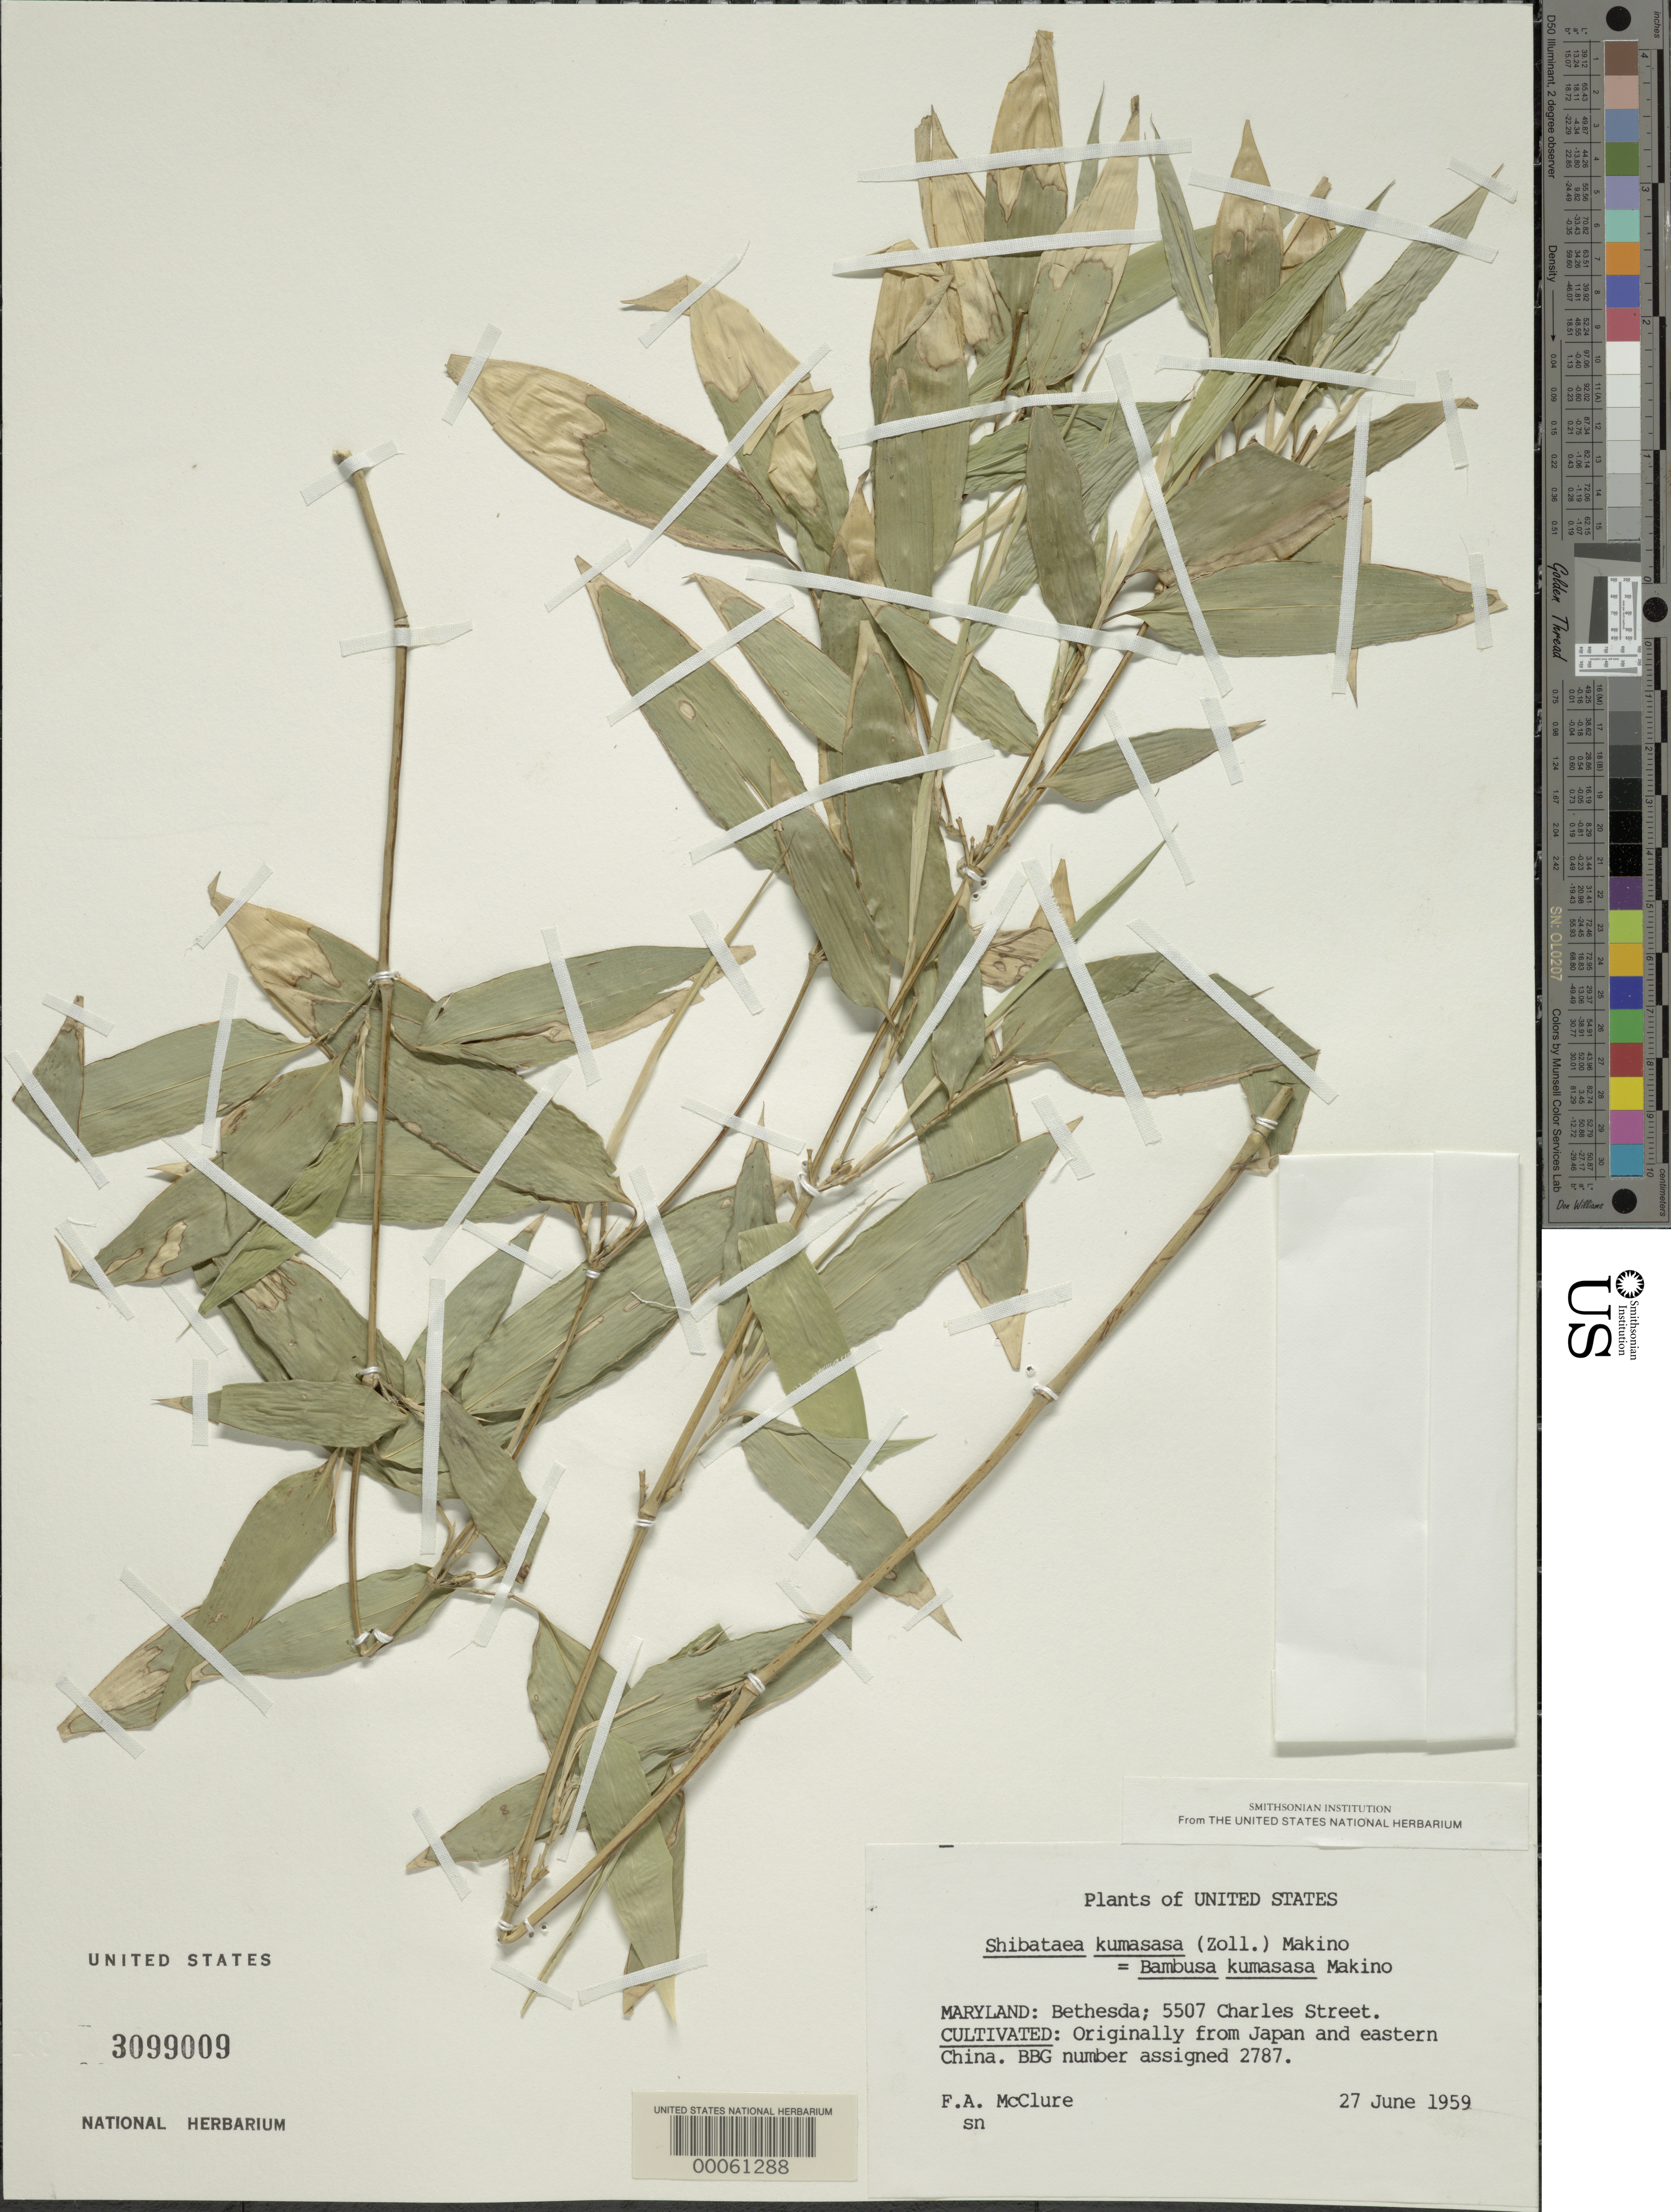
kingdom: Plantae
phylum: Tracheophyta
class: Liliopsida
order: Poales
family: Poaceae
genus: Shibataea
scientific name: Shibataea kumasasa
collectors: F. A. McClure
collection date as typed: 27 Jun 1959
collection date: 1959-06-27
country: United States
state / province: Maryland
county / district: Montgomery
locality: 5507 Charles Street, Bethesda (McClure's garden)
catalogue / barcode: US 3099009